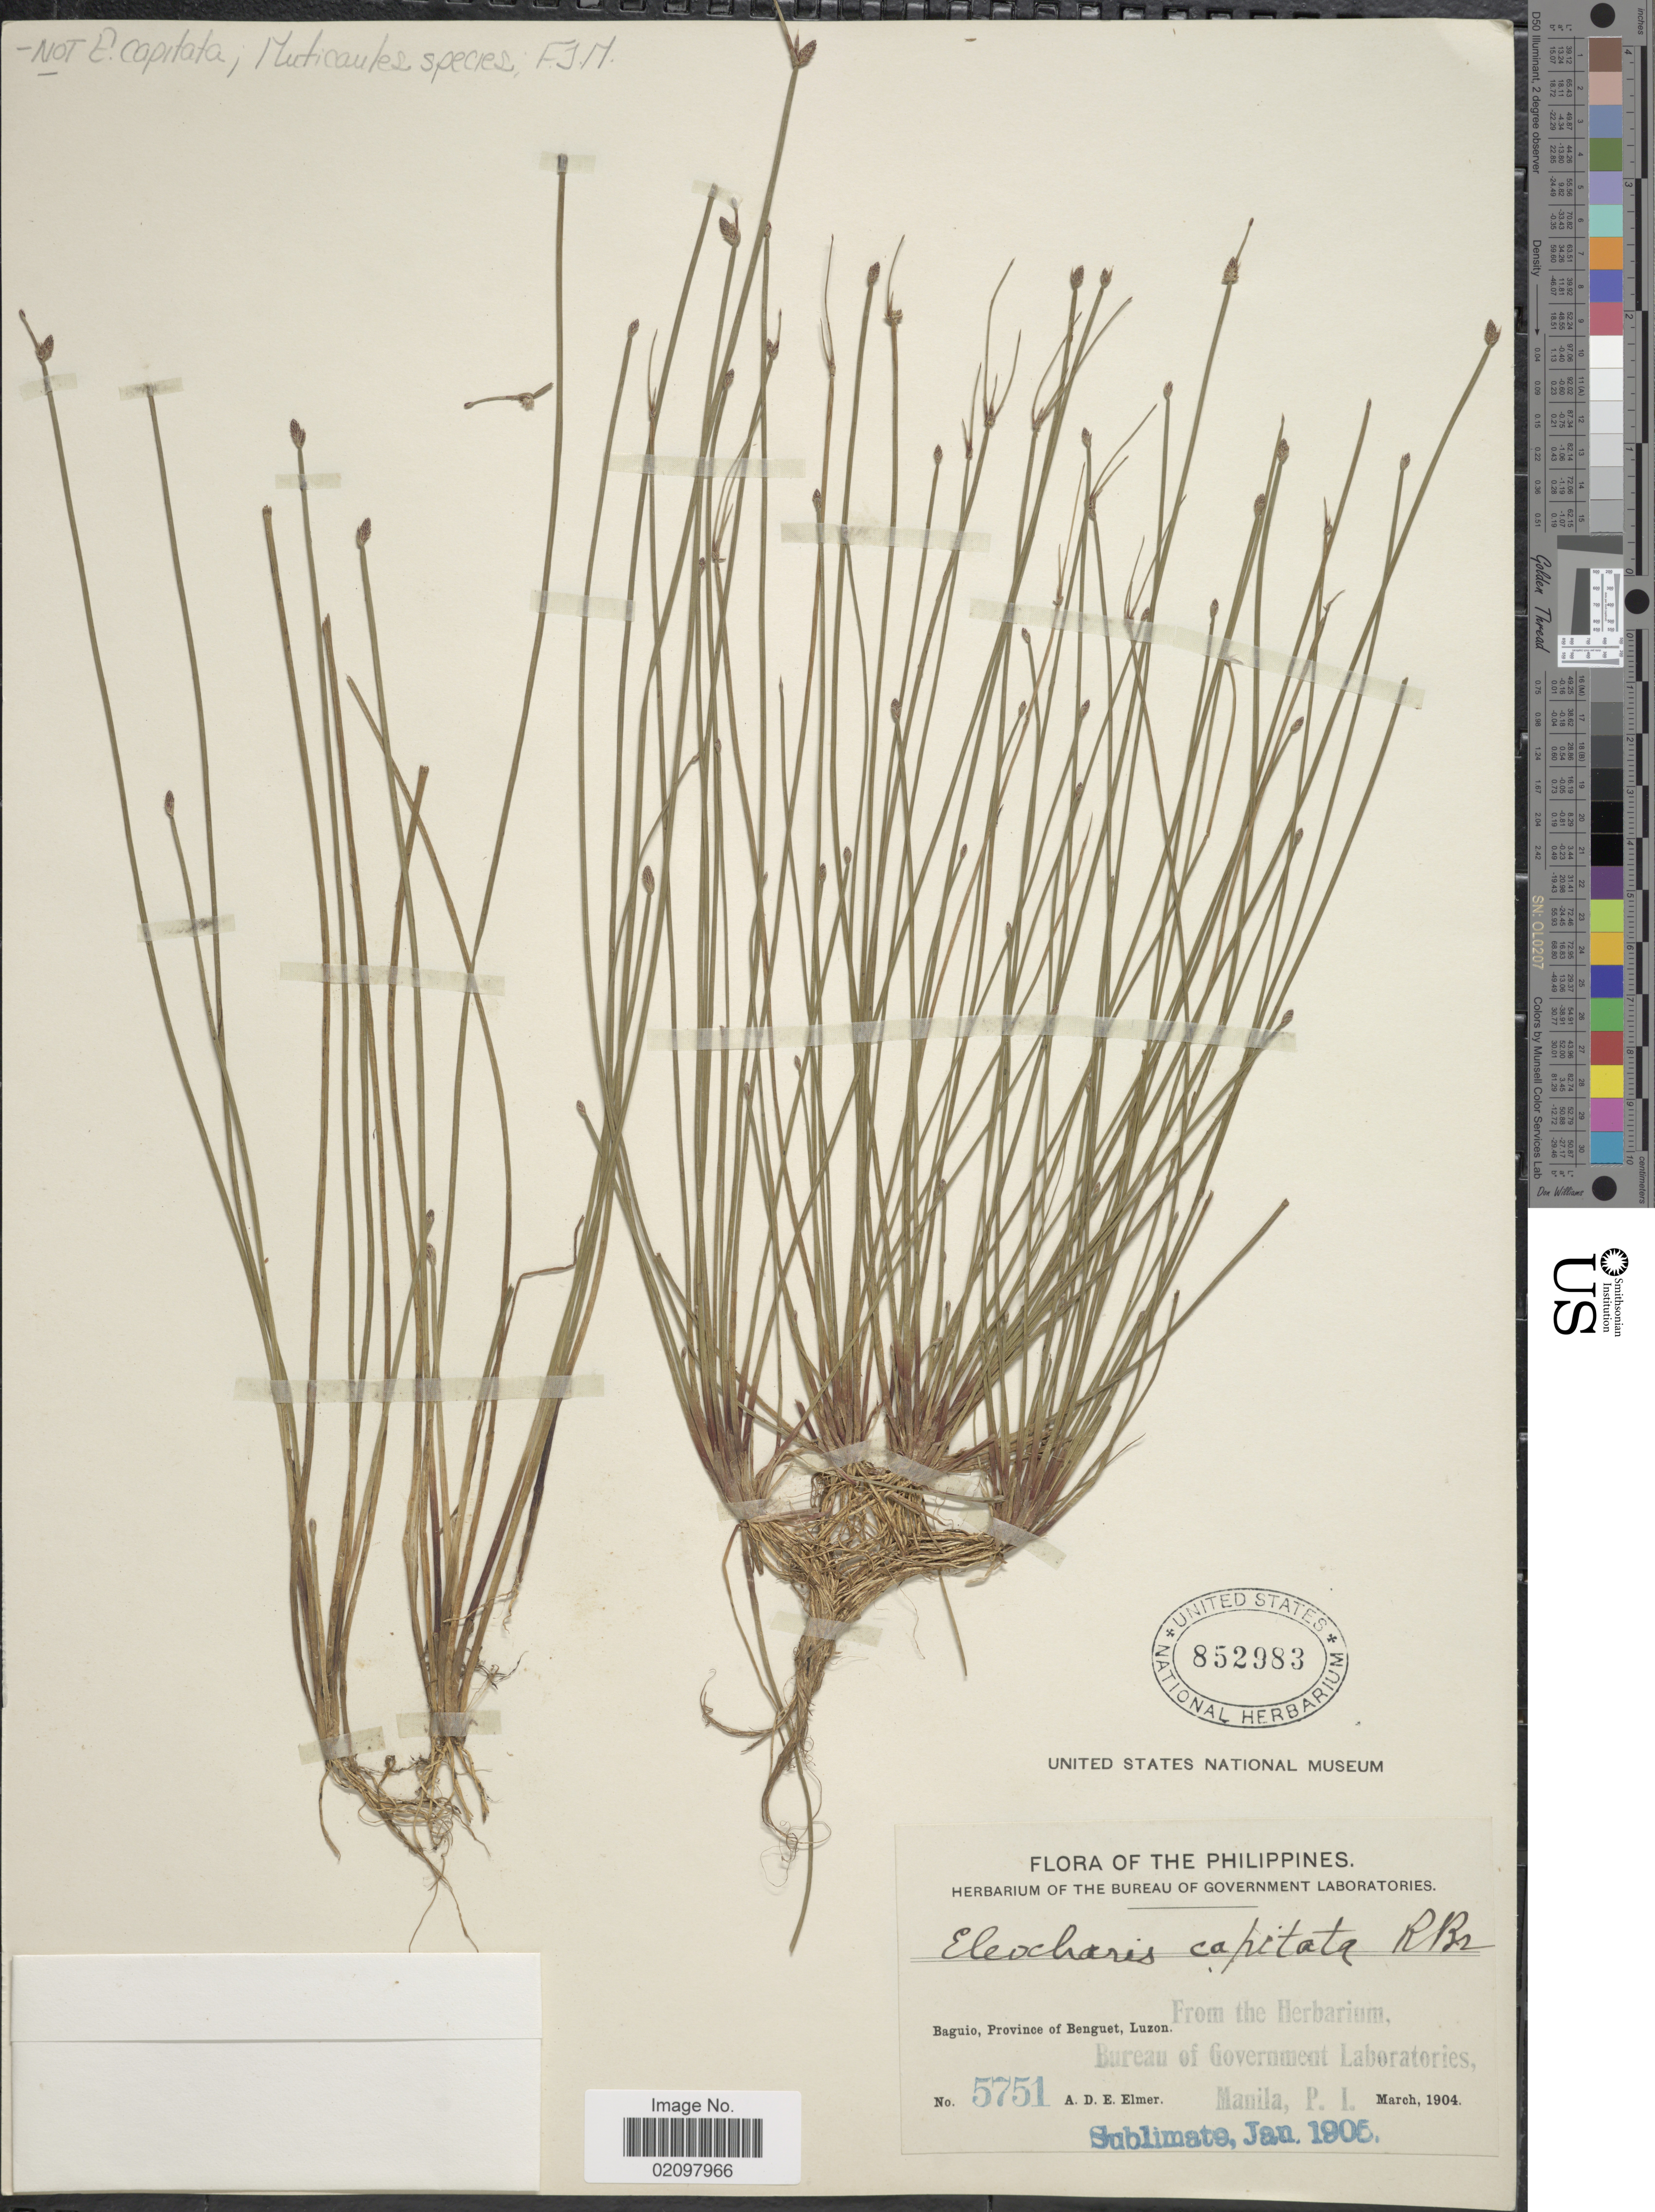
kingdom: Plantae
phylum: Tracheophyta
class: Liliopsida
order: Poales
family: Cyperaceae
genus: Eleocharis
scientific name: Eleocharis congesta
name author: D. Don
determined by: Strong, Mark T., (BOT), Smithsonian Institution - National Museum of Natural History (UNITED STATES)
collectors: A. D. E. Elmer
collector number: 5751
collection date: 1904-03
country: Philippines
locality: Baguio, Province of Benguet, Luzon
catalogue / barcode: US 852983